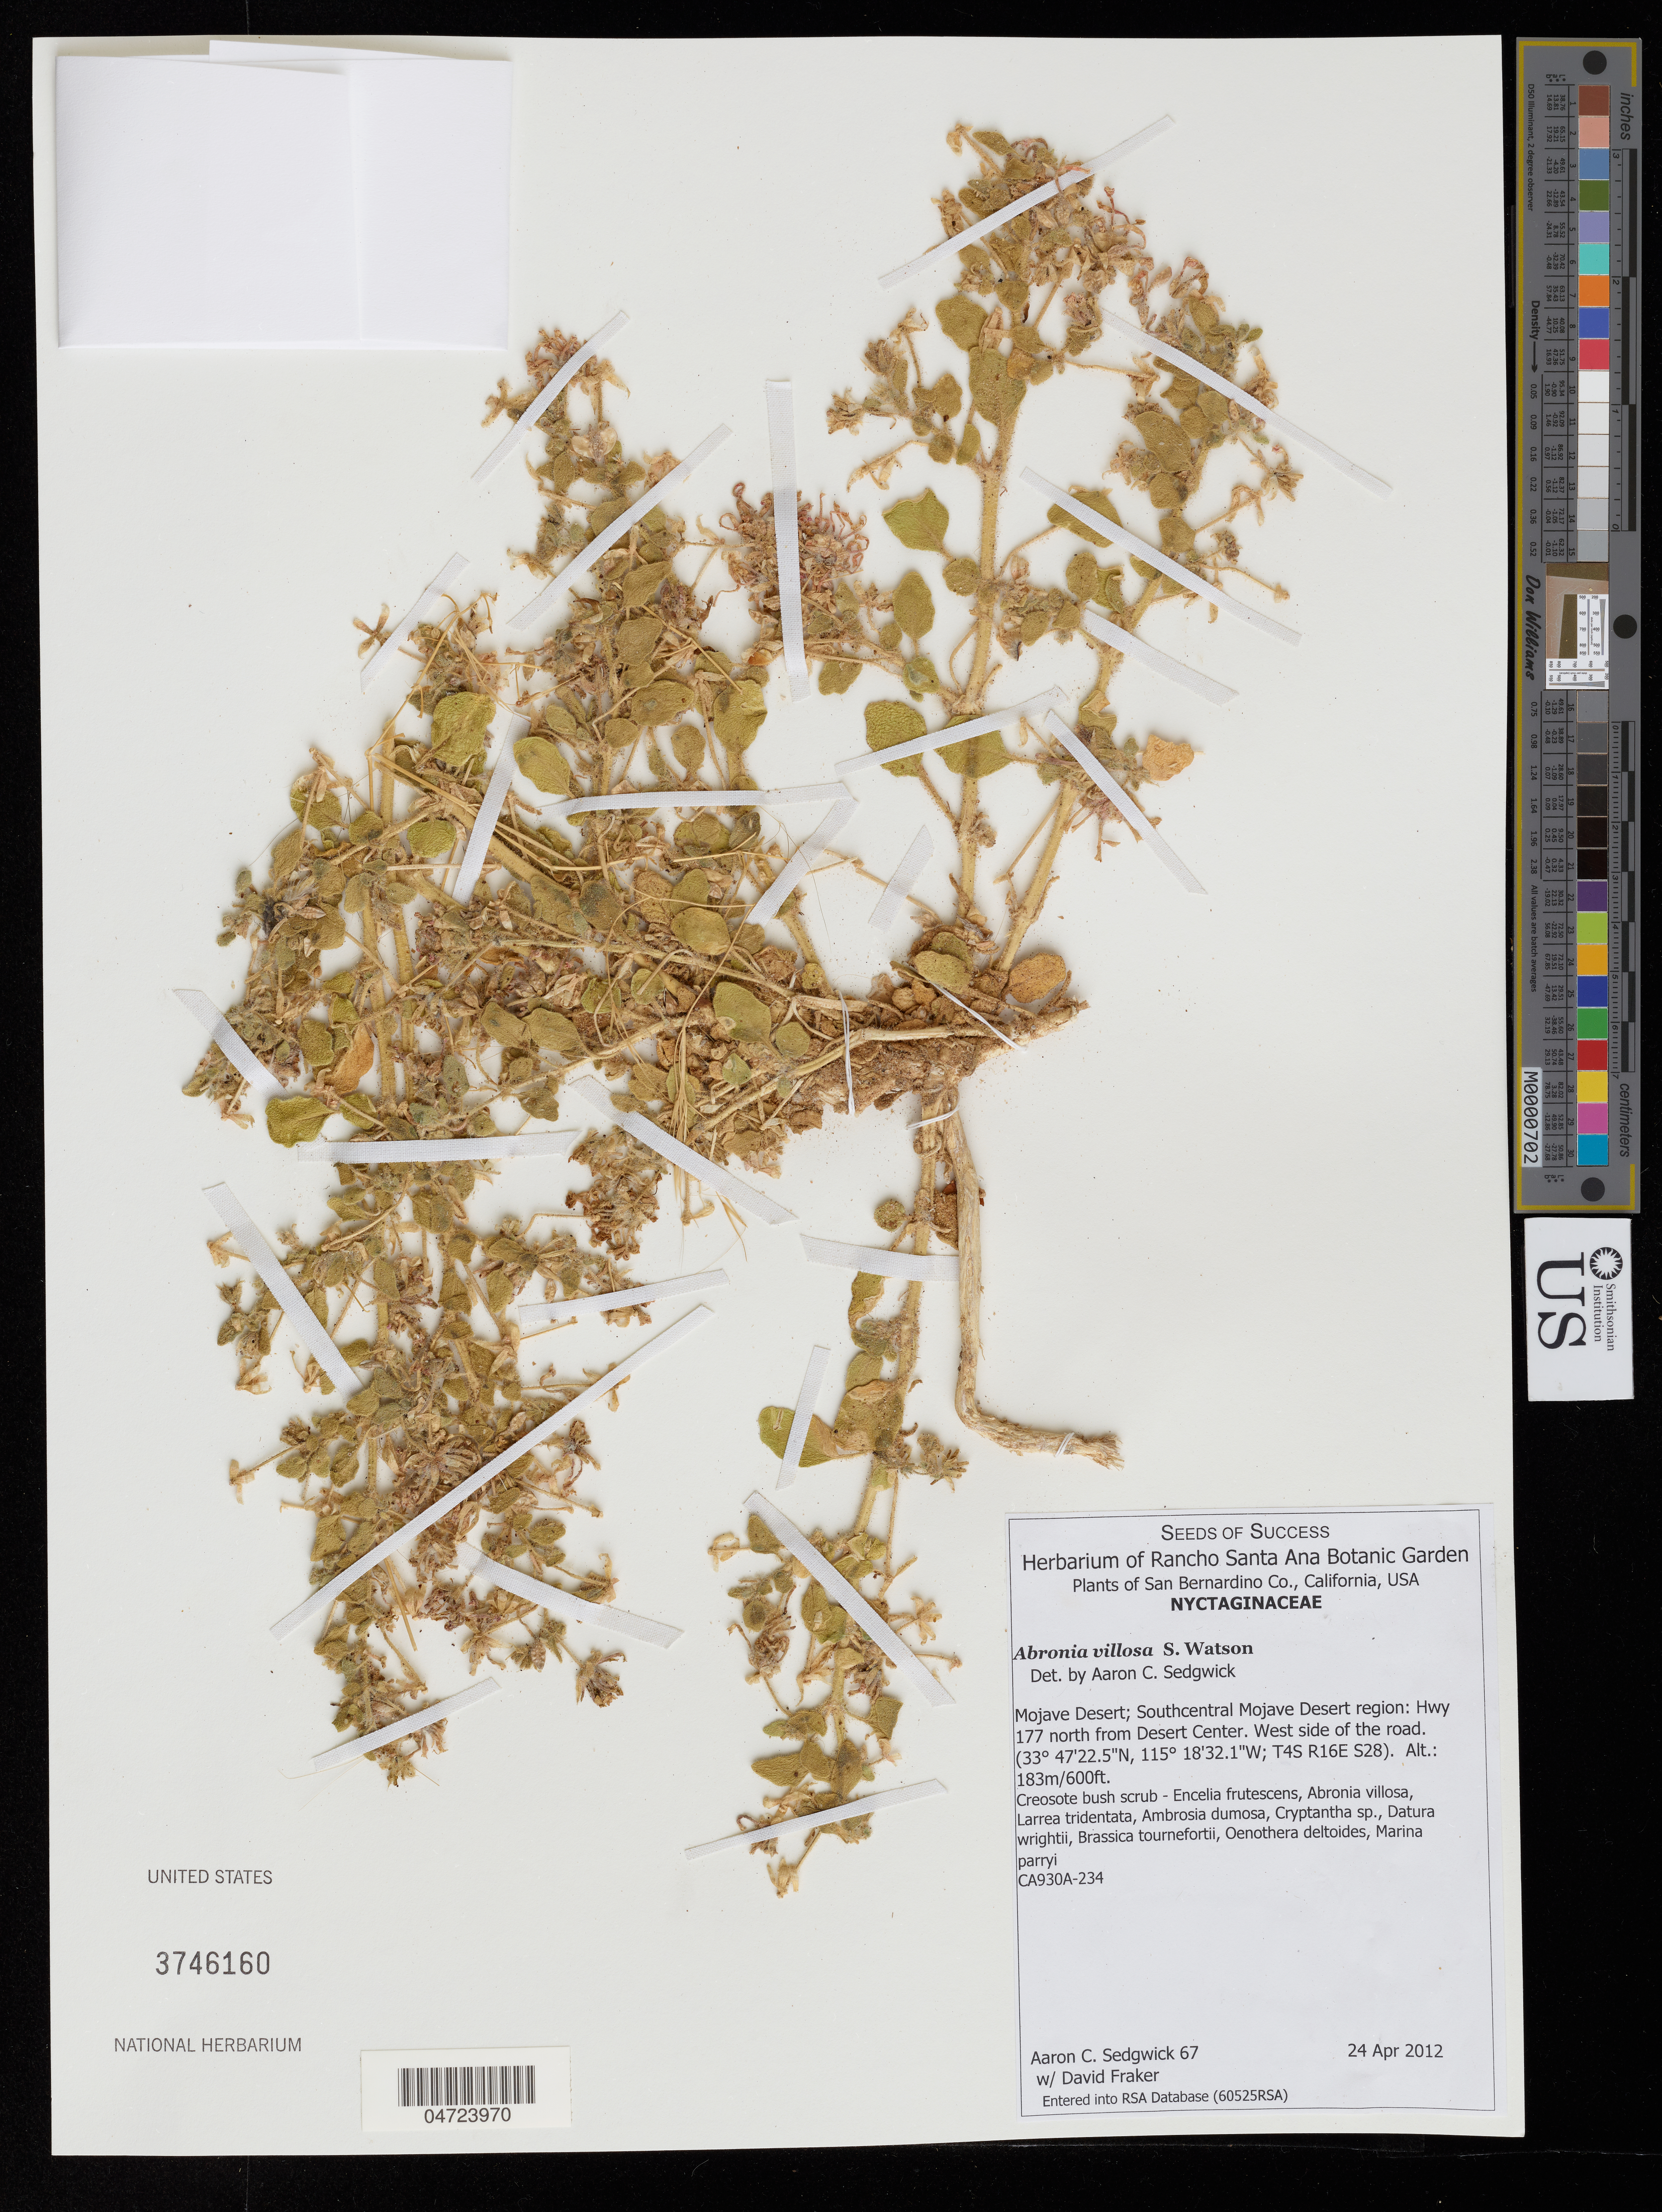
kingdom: Plantae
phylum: Tracheophyta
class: Magnoliopsida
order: Caryophyllales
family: Nyctaginaceae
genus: Abronia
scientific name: Abronia villosa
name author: S. Watson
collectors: A. Sedgwick & D. Fraker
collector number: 67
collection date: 2012-04-24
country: United States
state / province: California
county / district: San Bernardino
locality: San Bernardino Co. Mojave Desert; Southcentral Mojave Desert region: Hwy 177 north from Desert Center. West side of the road. (T4S R16E S28).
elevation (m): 183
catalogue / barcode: US 3746160